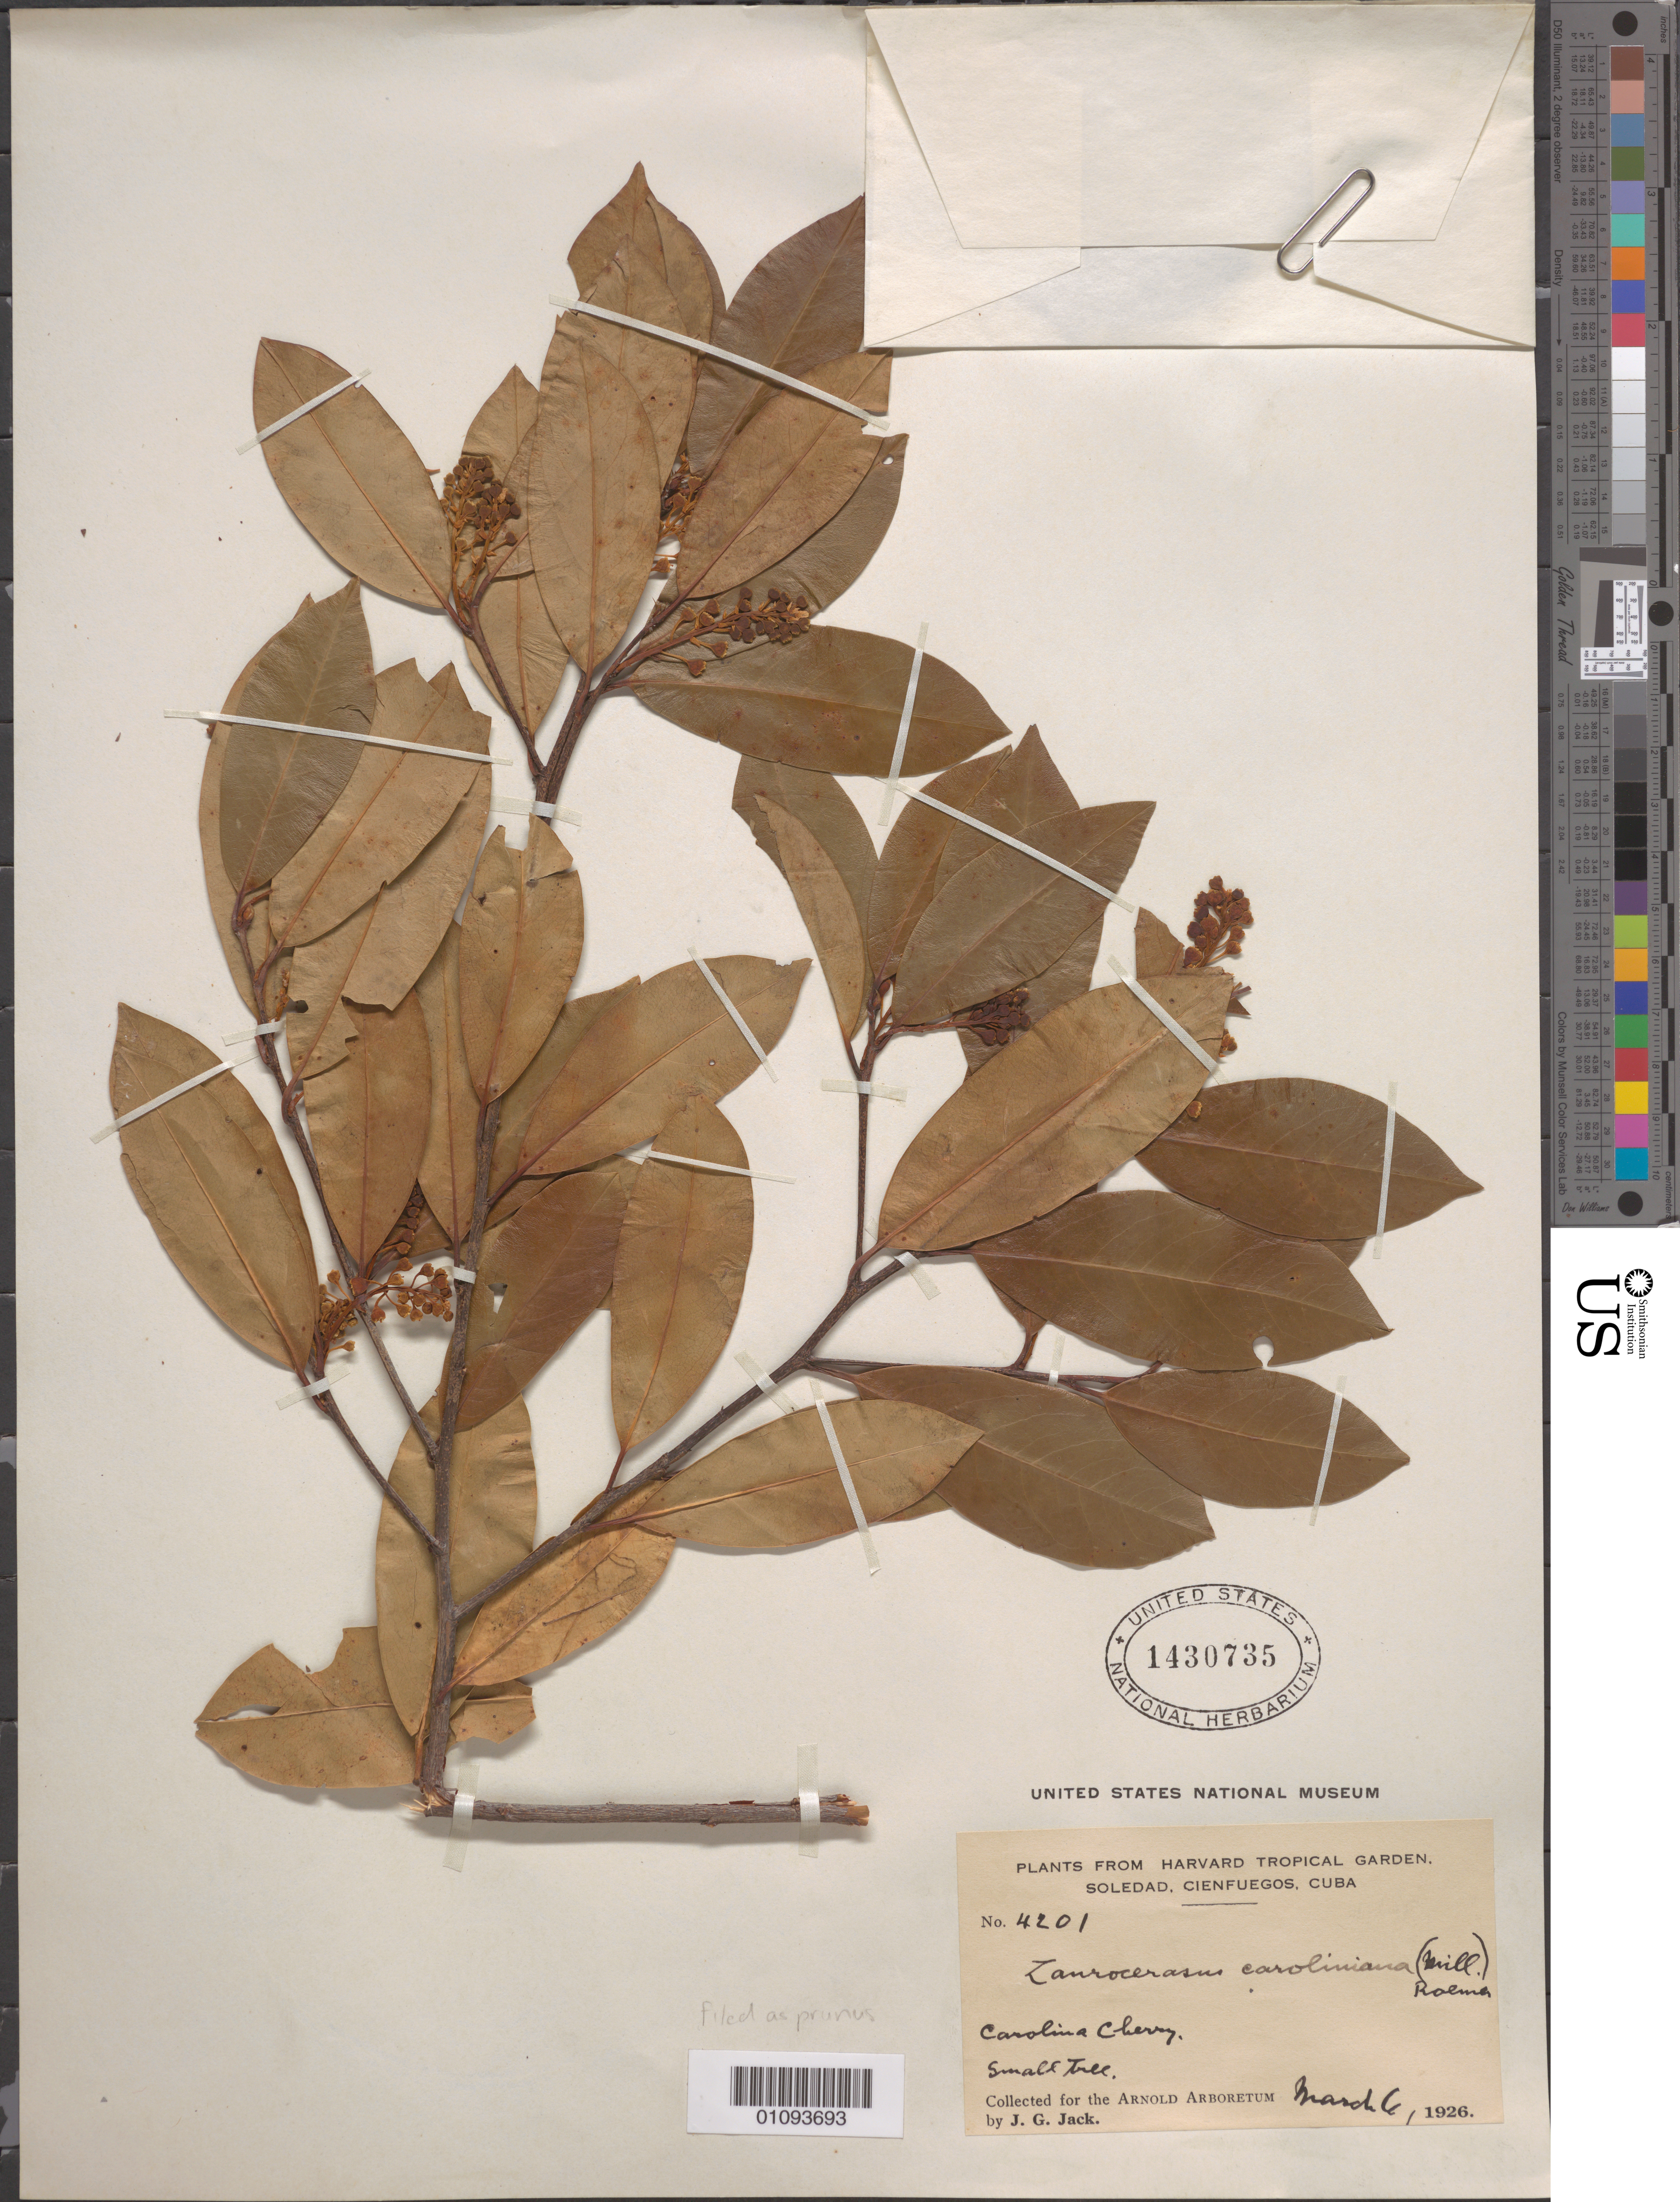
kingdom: Plantae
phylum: Tracheophyta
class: Magnoliopsida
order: Rosales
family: Rosaceae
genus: Prunus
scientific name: Prunus caroliniana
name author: (Mill.) Aiton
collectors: J. G. Jack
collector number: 4201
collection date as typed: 06 Mar 1926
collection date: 1926-03-06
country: Cuba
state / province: Cienfuegos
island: Cuba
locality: Cienfuegos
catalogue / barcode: US 1430735